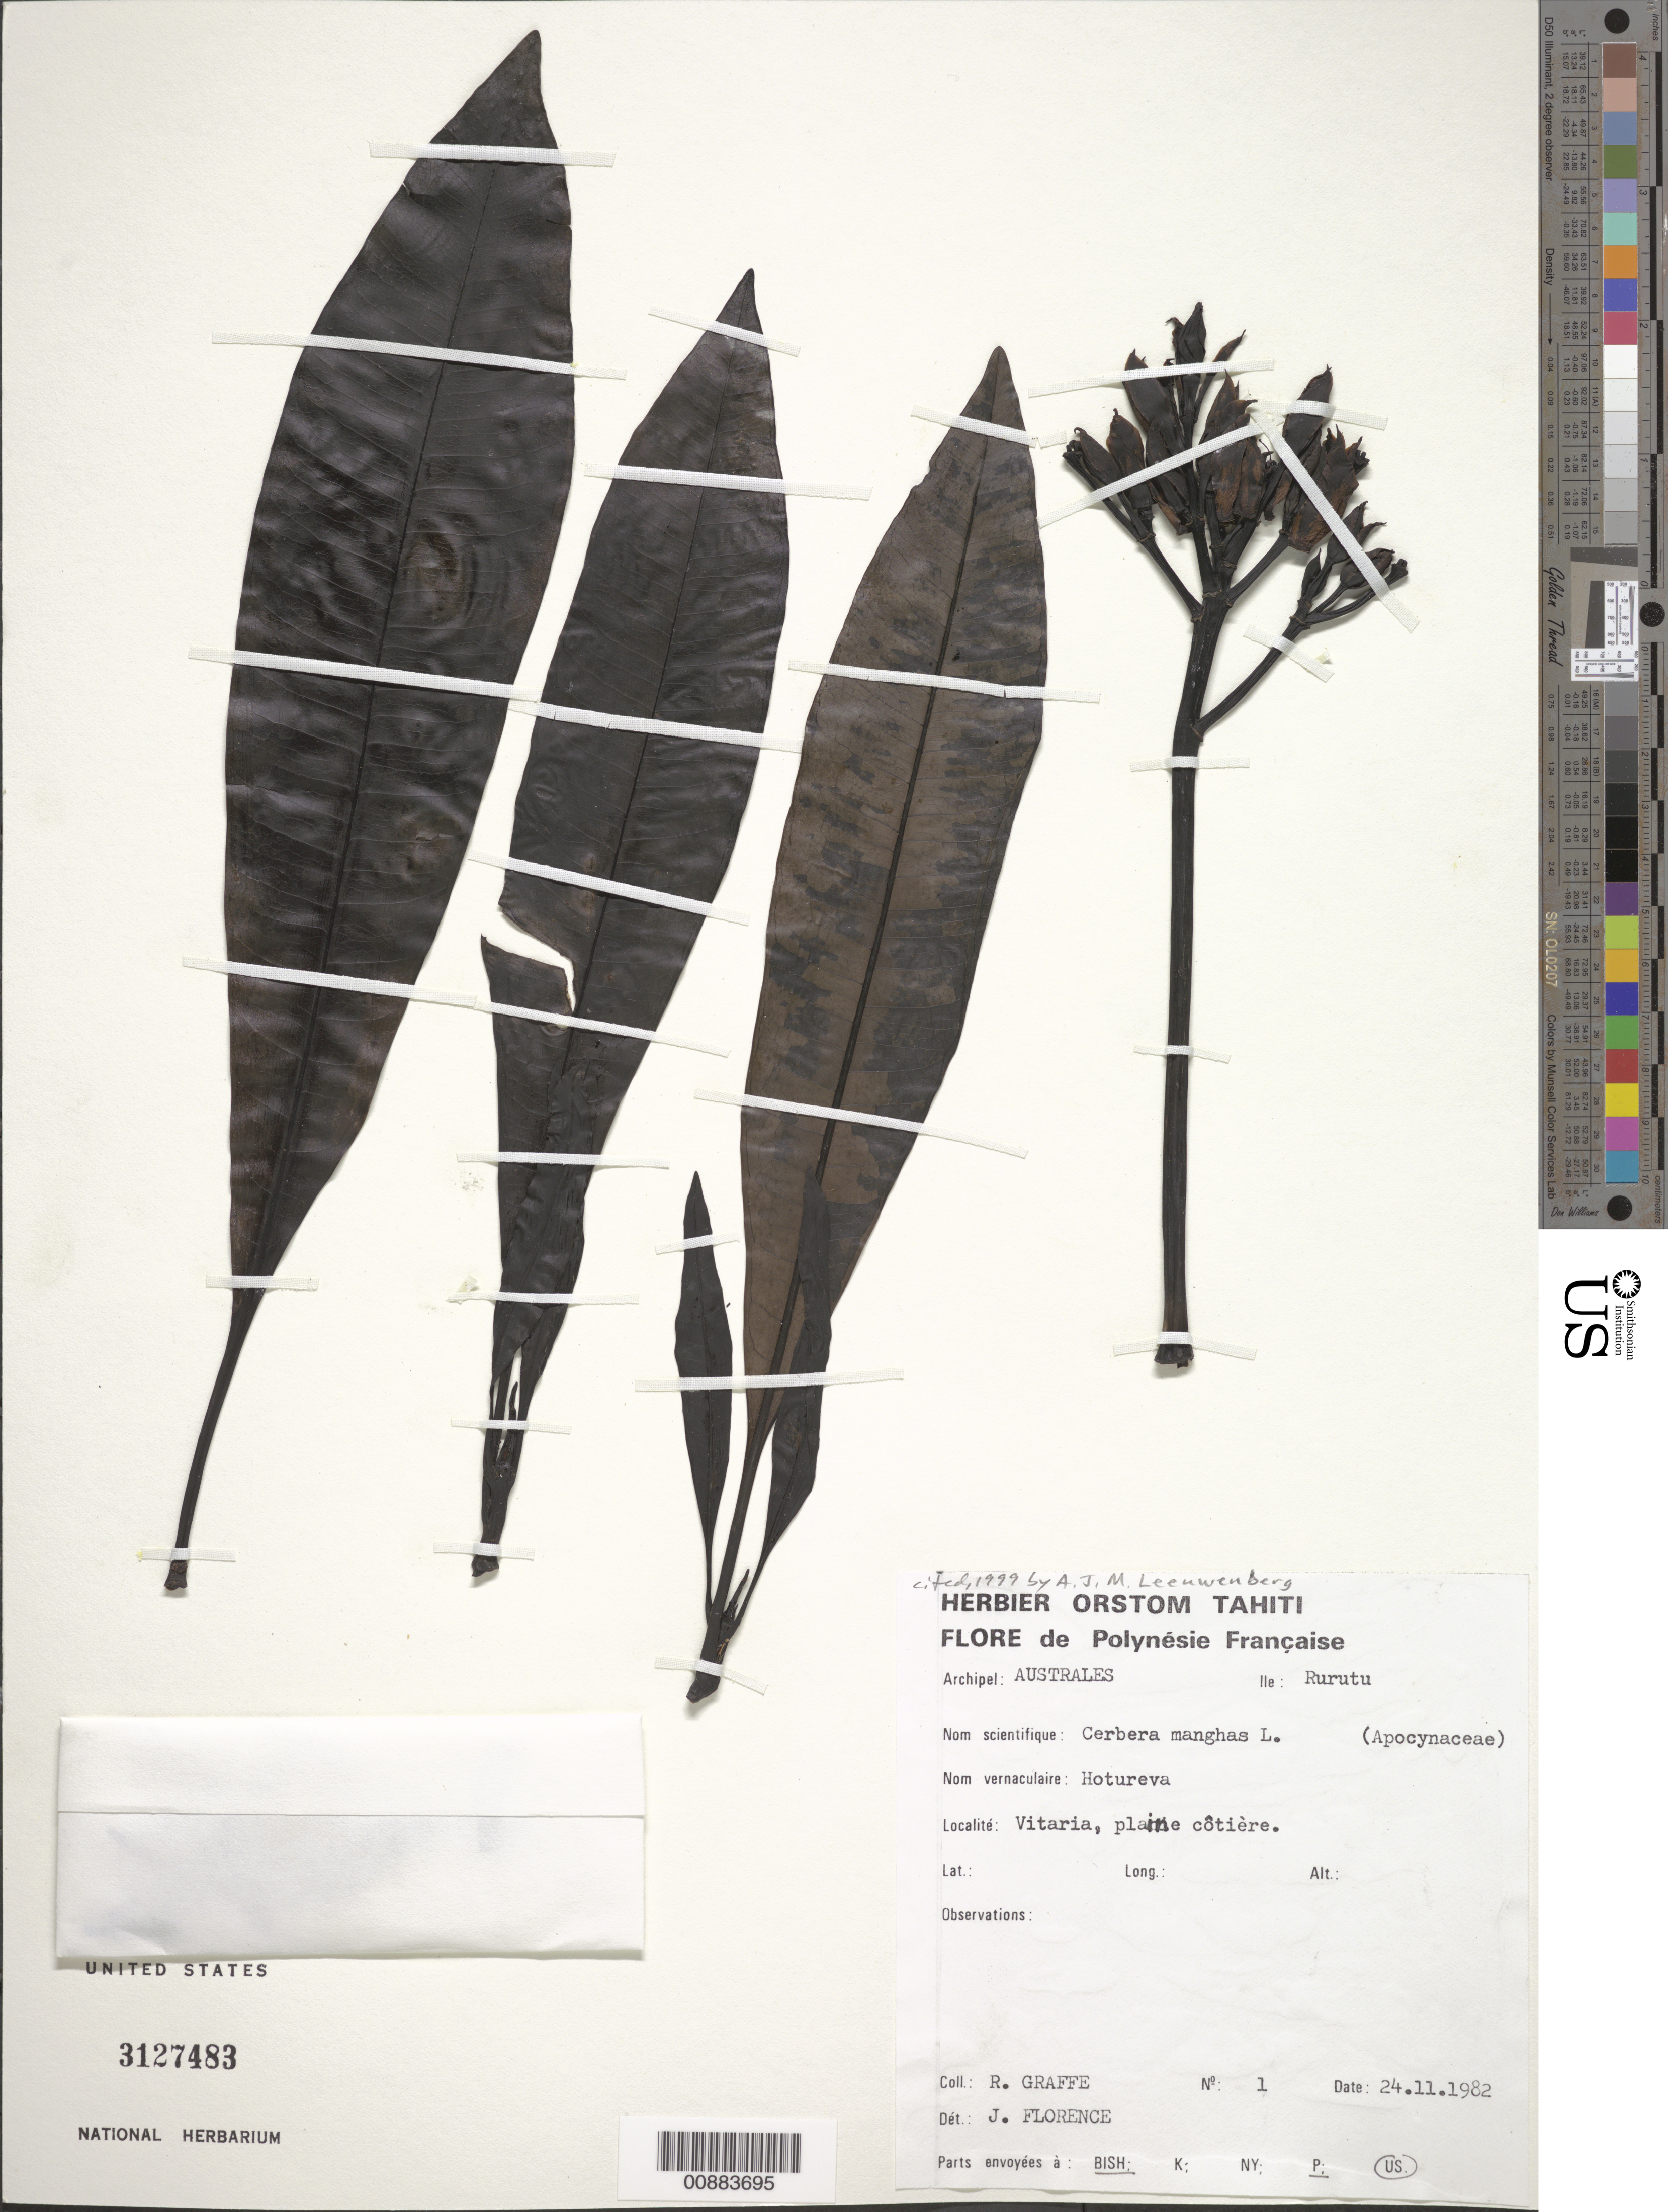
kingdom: Plantae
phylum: Tracheophyta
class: Magnoliopsida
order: Gentianales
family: Apocynaceae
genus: Cerbera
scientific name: Cerbera manghas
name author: L.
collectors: R. Graffe & J. Florence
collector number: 01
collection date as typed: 24 Nov 1982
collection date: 1982-11-24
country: French Polynesia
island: Rurutu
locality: Vitaria, plaine cotiere.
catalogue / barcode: US 3127483